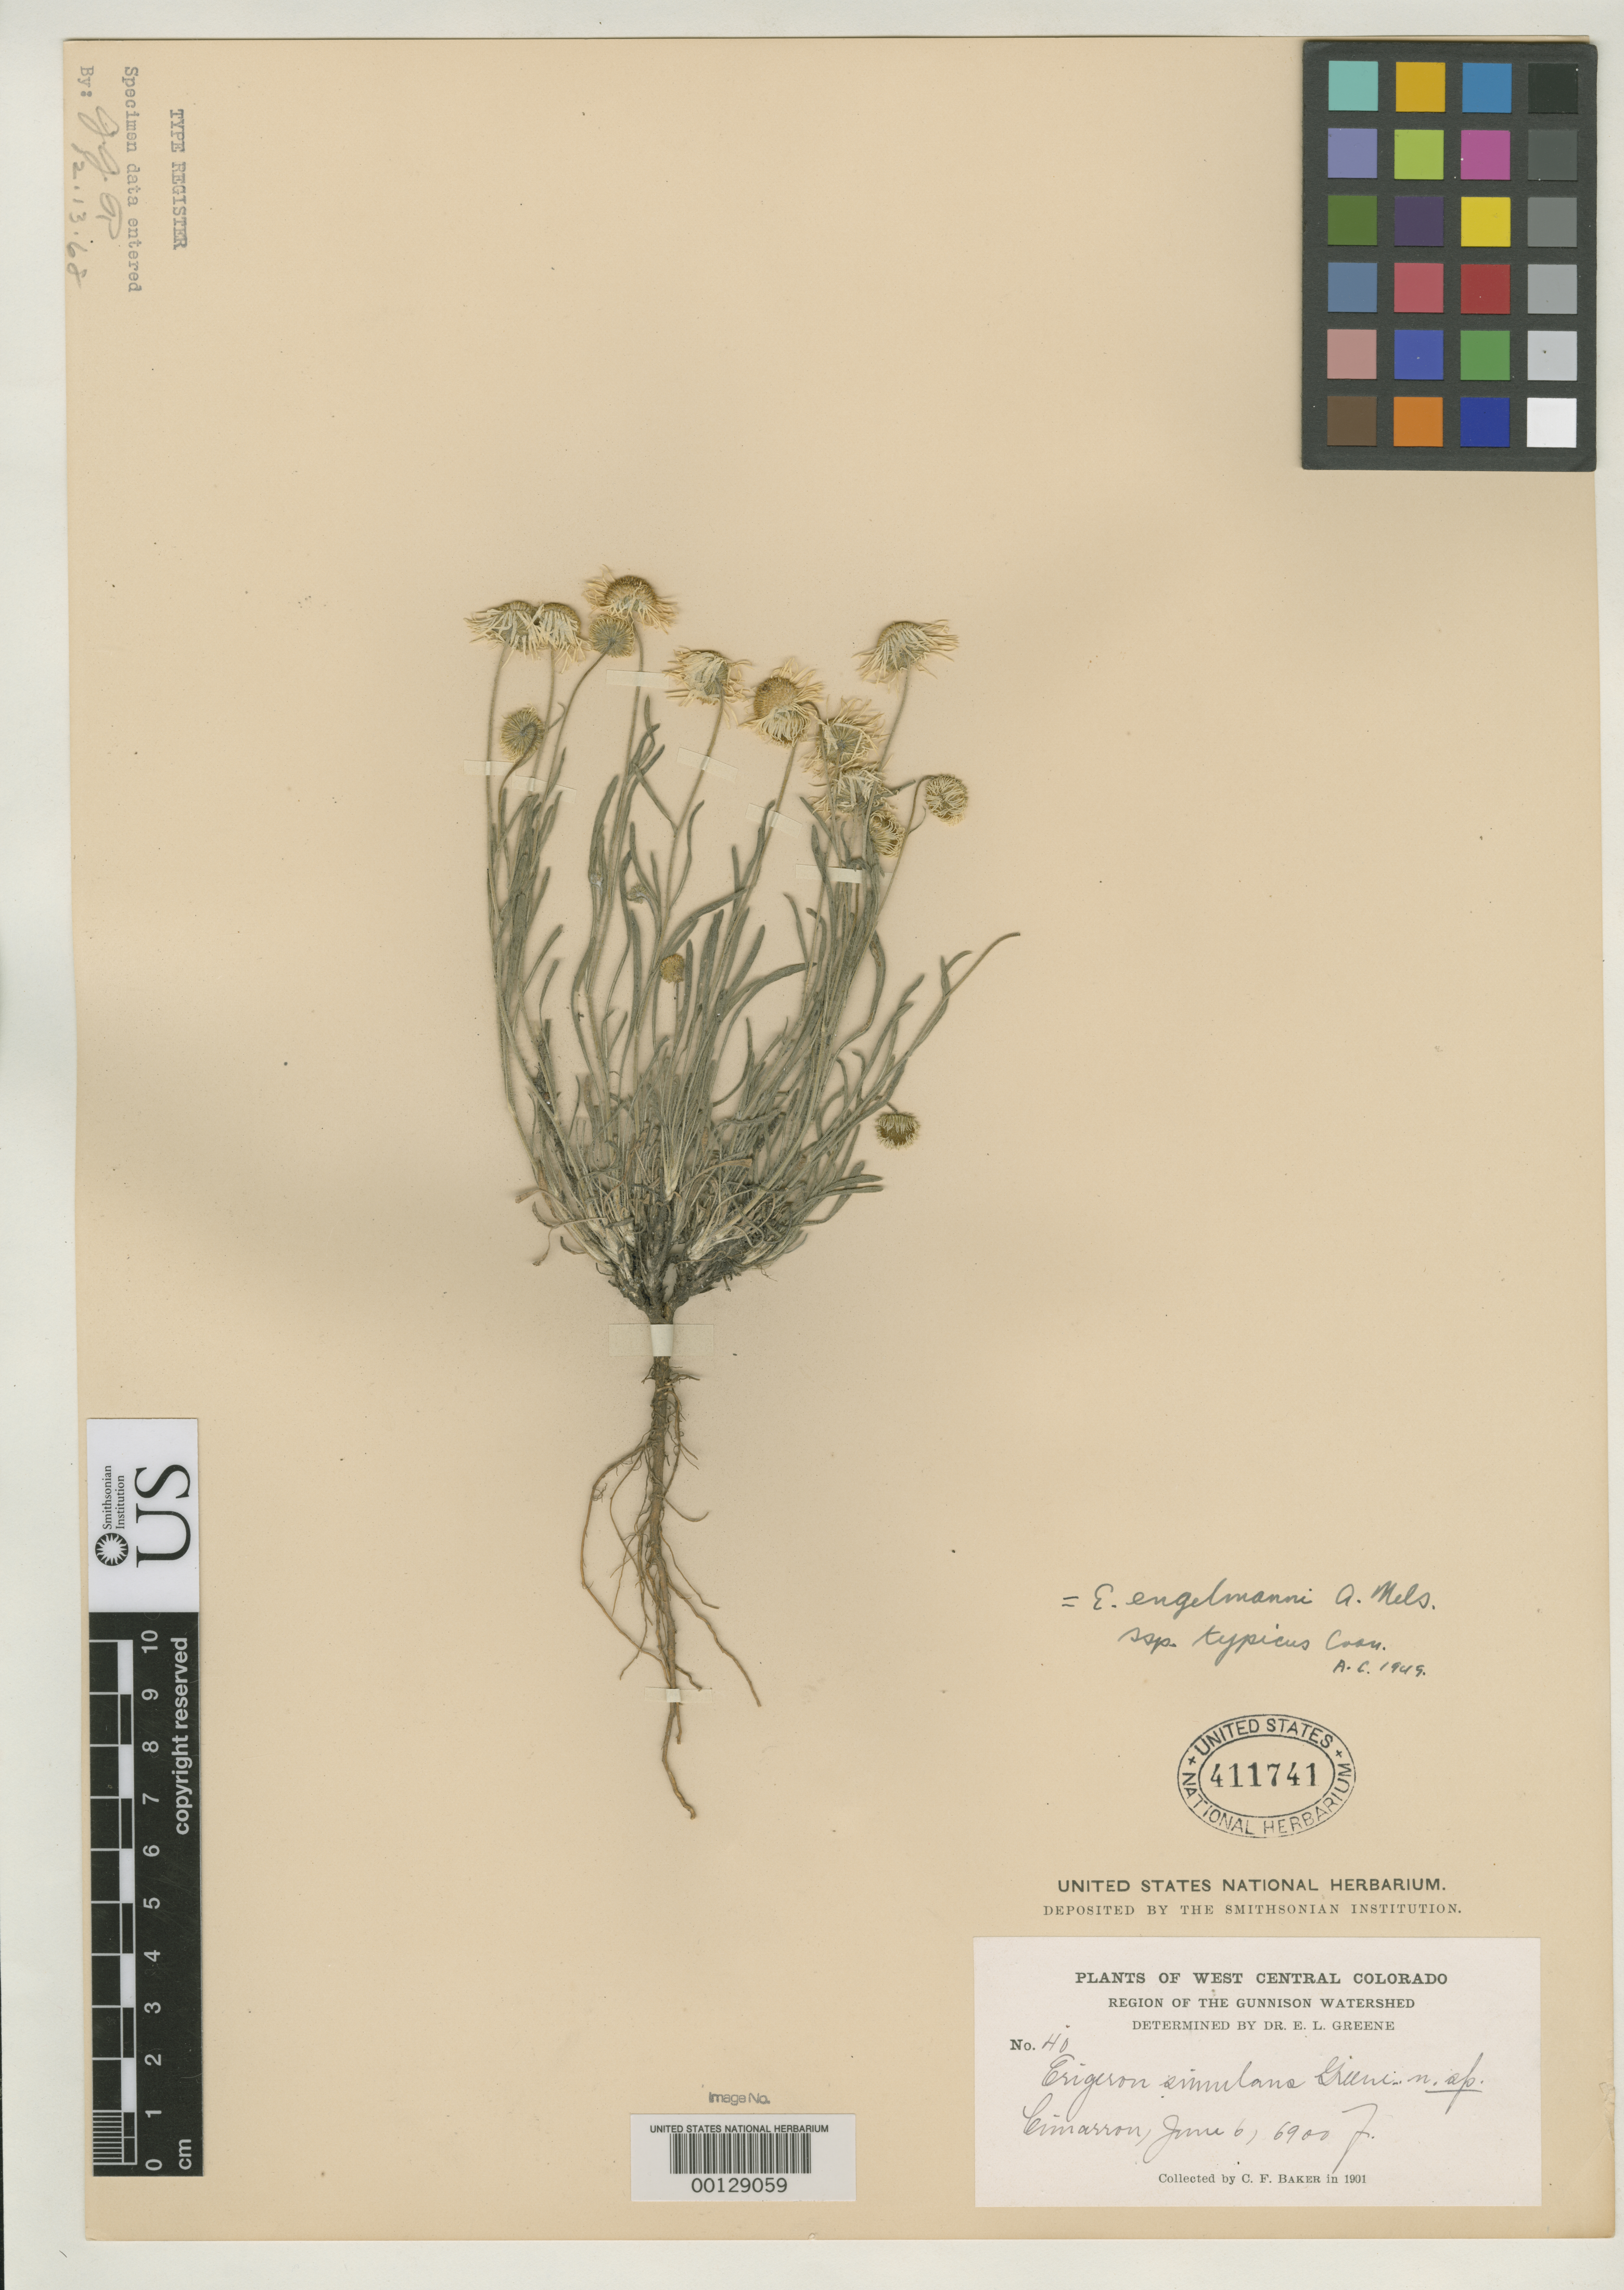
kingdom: Plantae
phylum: Tracheophyta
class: Magnoliopsida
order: Asterales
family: Asteraceae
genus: Erigeron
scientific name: Erigeron simulans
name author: Greene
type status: Isotype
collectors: C. F. Baker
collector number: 40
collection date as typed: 06 Jun 1901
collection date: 1901-06-06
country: United States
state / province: Colorado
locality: Cimarron.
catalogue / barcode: US 411741